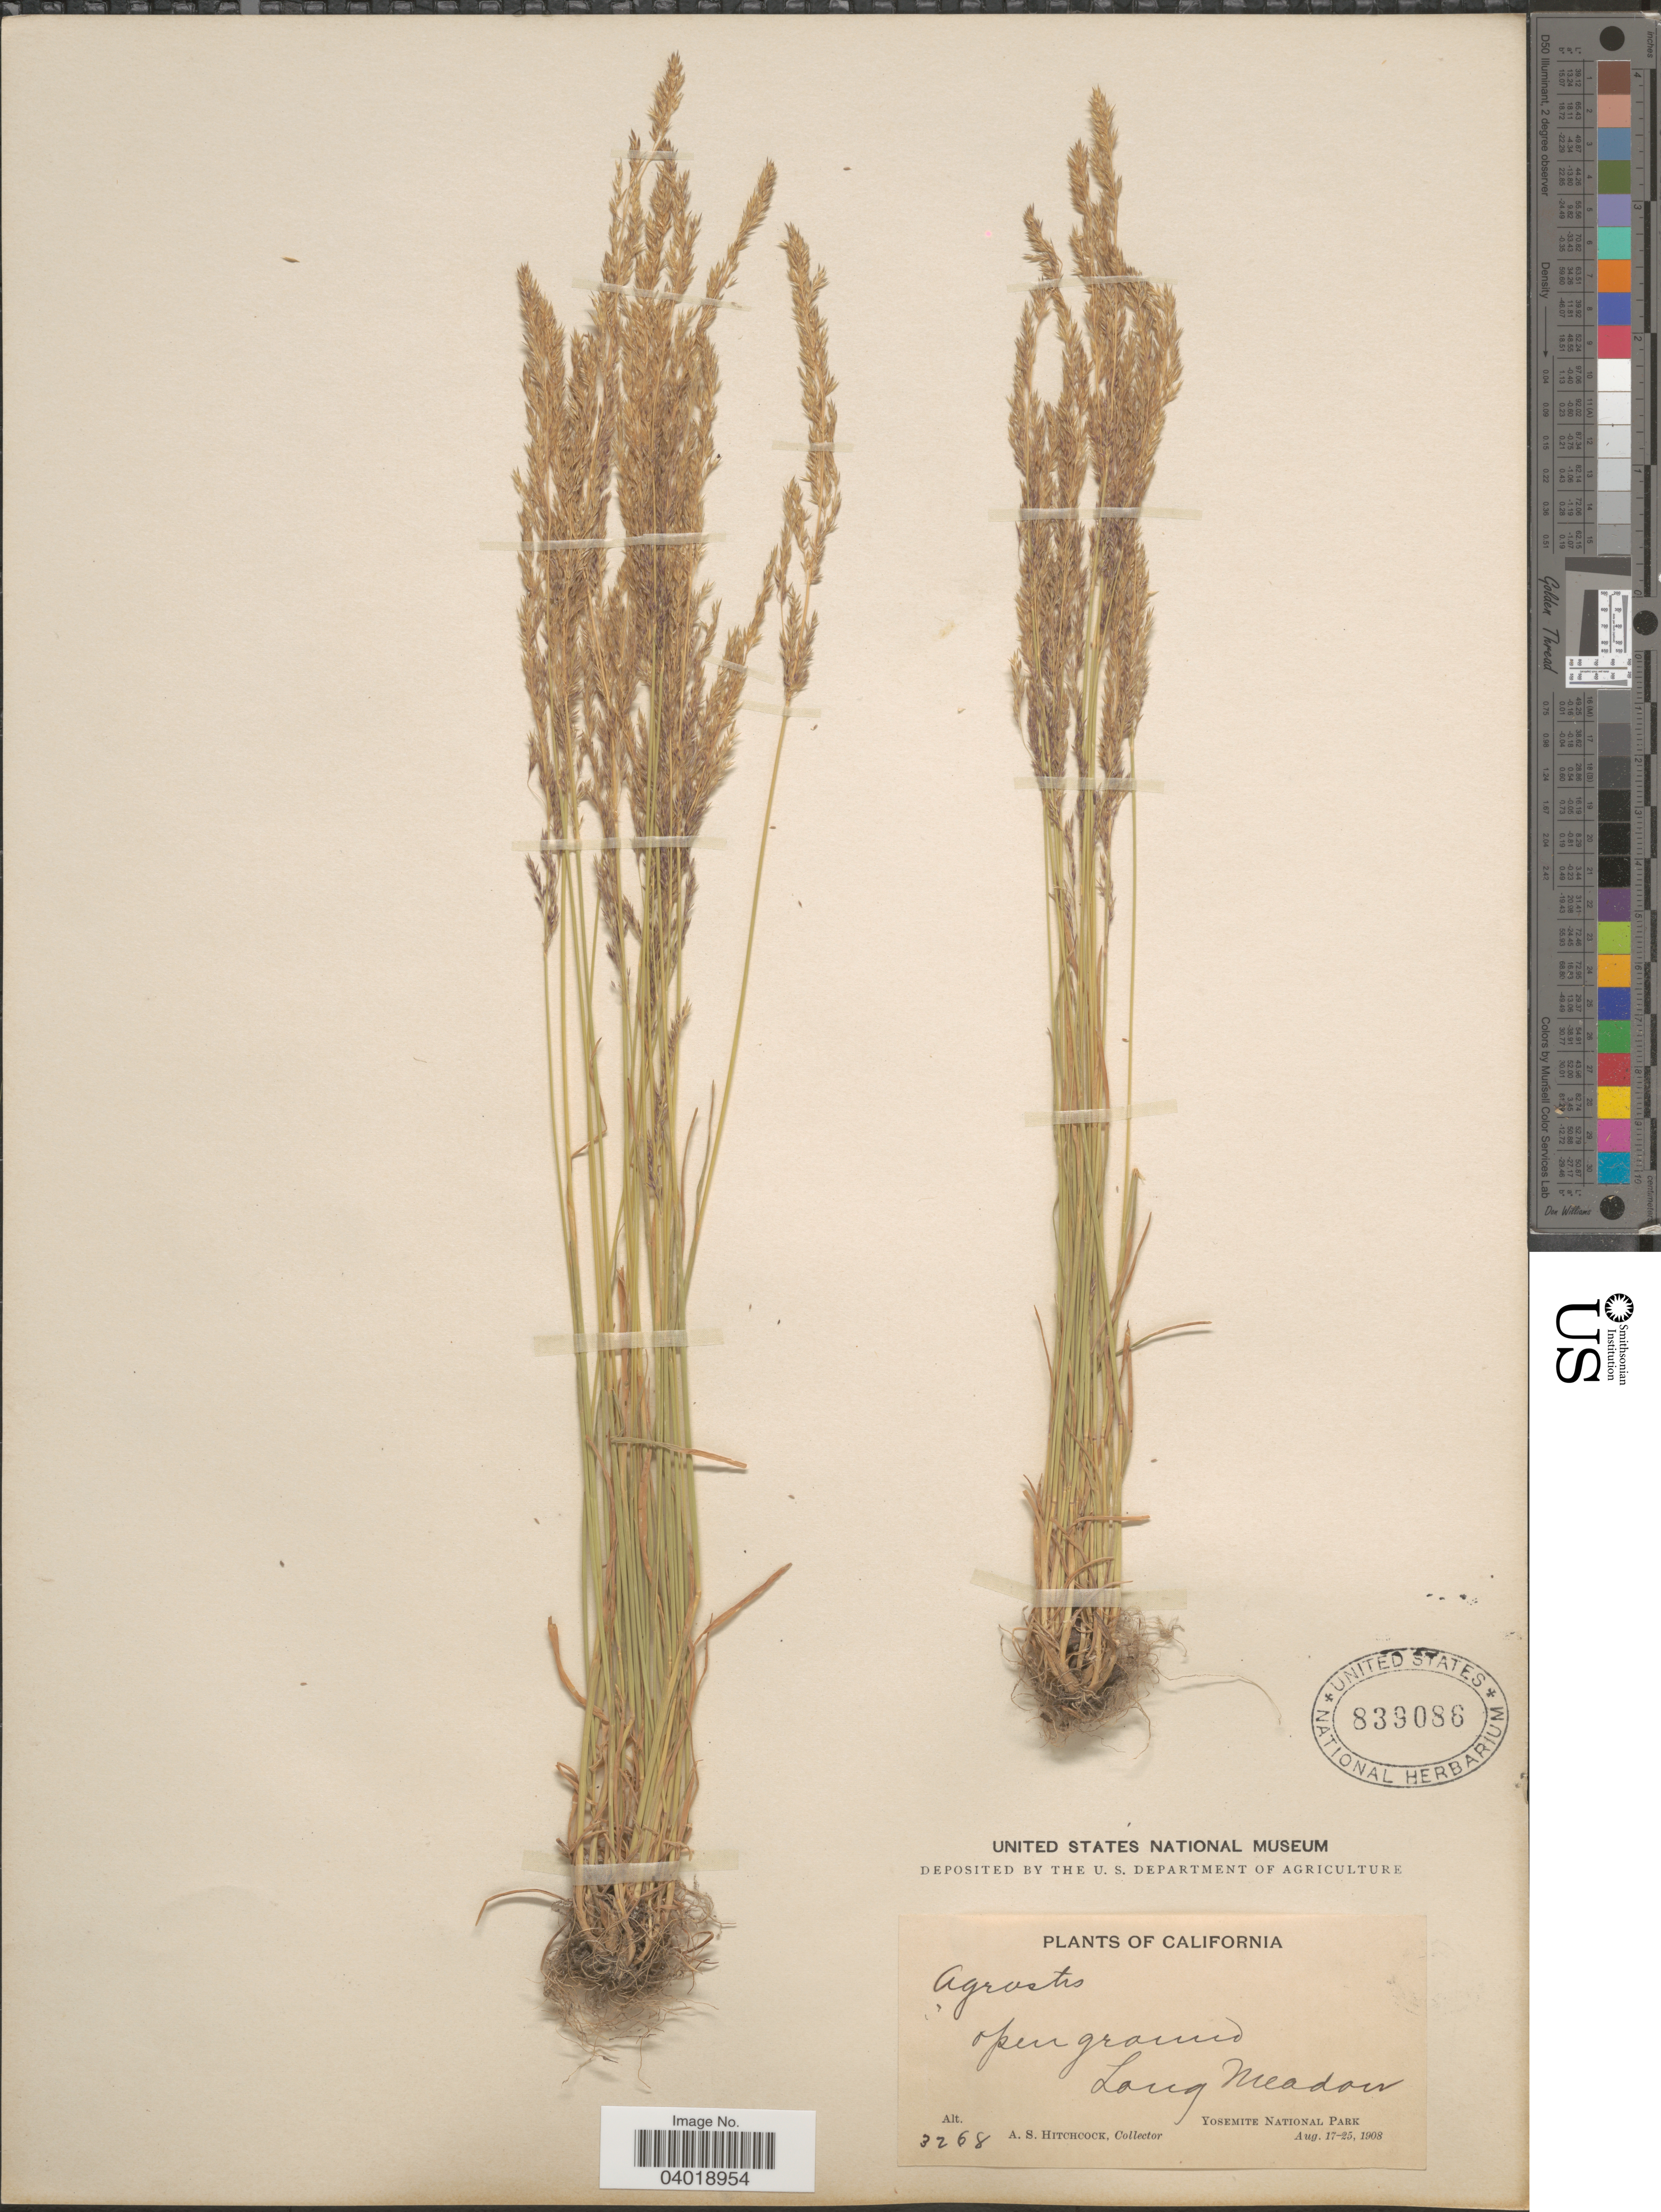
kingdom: Plantae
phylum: Tracheophyta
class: Liliopsida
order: Poales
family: Poaceae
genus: Agrostis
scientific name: Agrostis exarata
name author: Trin.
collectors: A. S. Hitchcock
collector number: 3268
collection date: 1908-08-17/1908-08-25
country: United States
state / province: California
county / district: Mariposa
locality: Open ground, Long Meadow. Yosemite National Park.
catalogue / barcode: US 839086